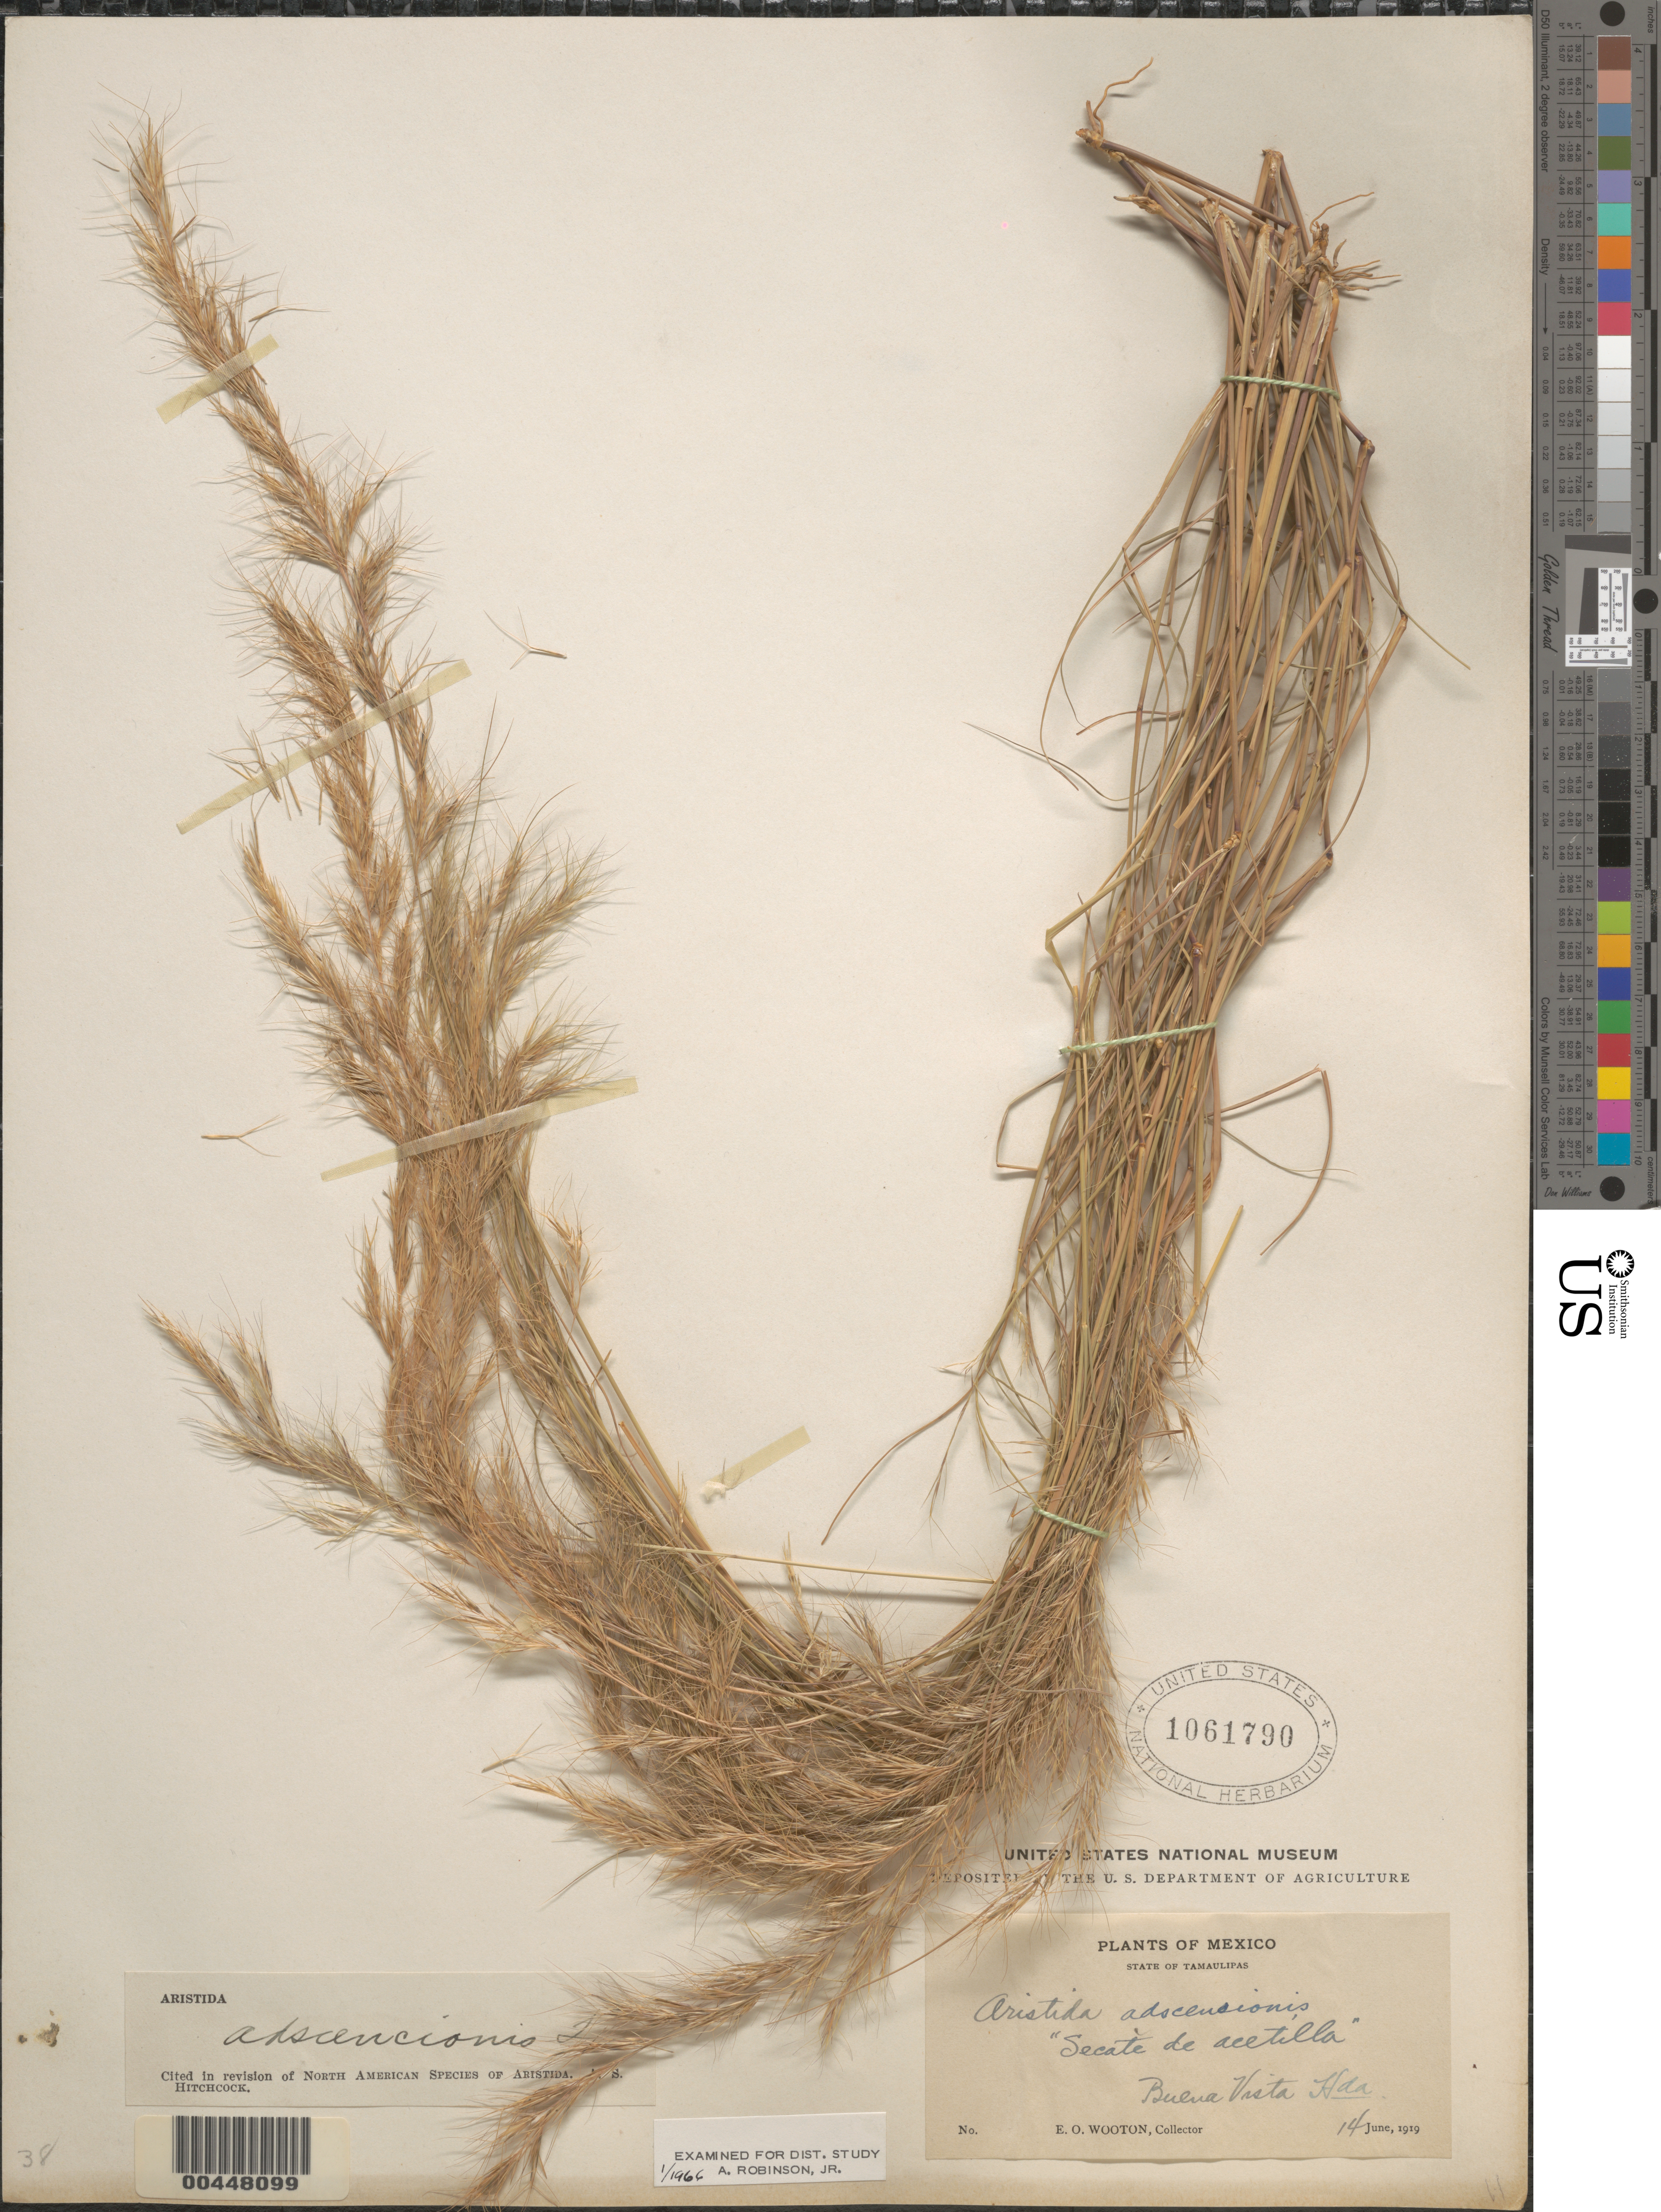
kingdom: Plantae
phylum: Tracheophyta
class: Liliopsida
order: Poales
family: Poaceae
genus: Aristida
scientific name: Aristida adscensionis var. interrupta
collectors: E. O. Wooton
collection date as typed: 14 Jun 1919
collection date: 1919-06-14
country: Mexico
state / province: Tamaulipas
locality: Buena Vista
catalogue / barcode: US 1061790